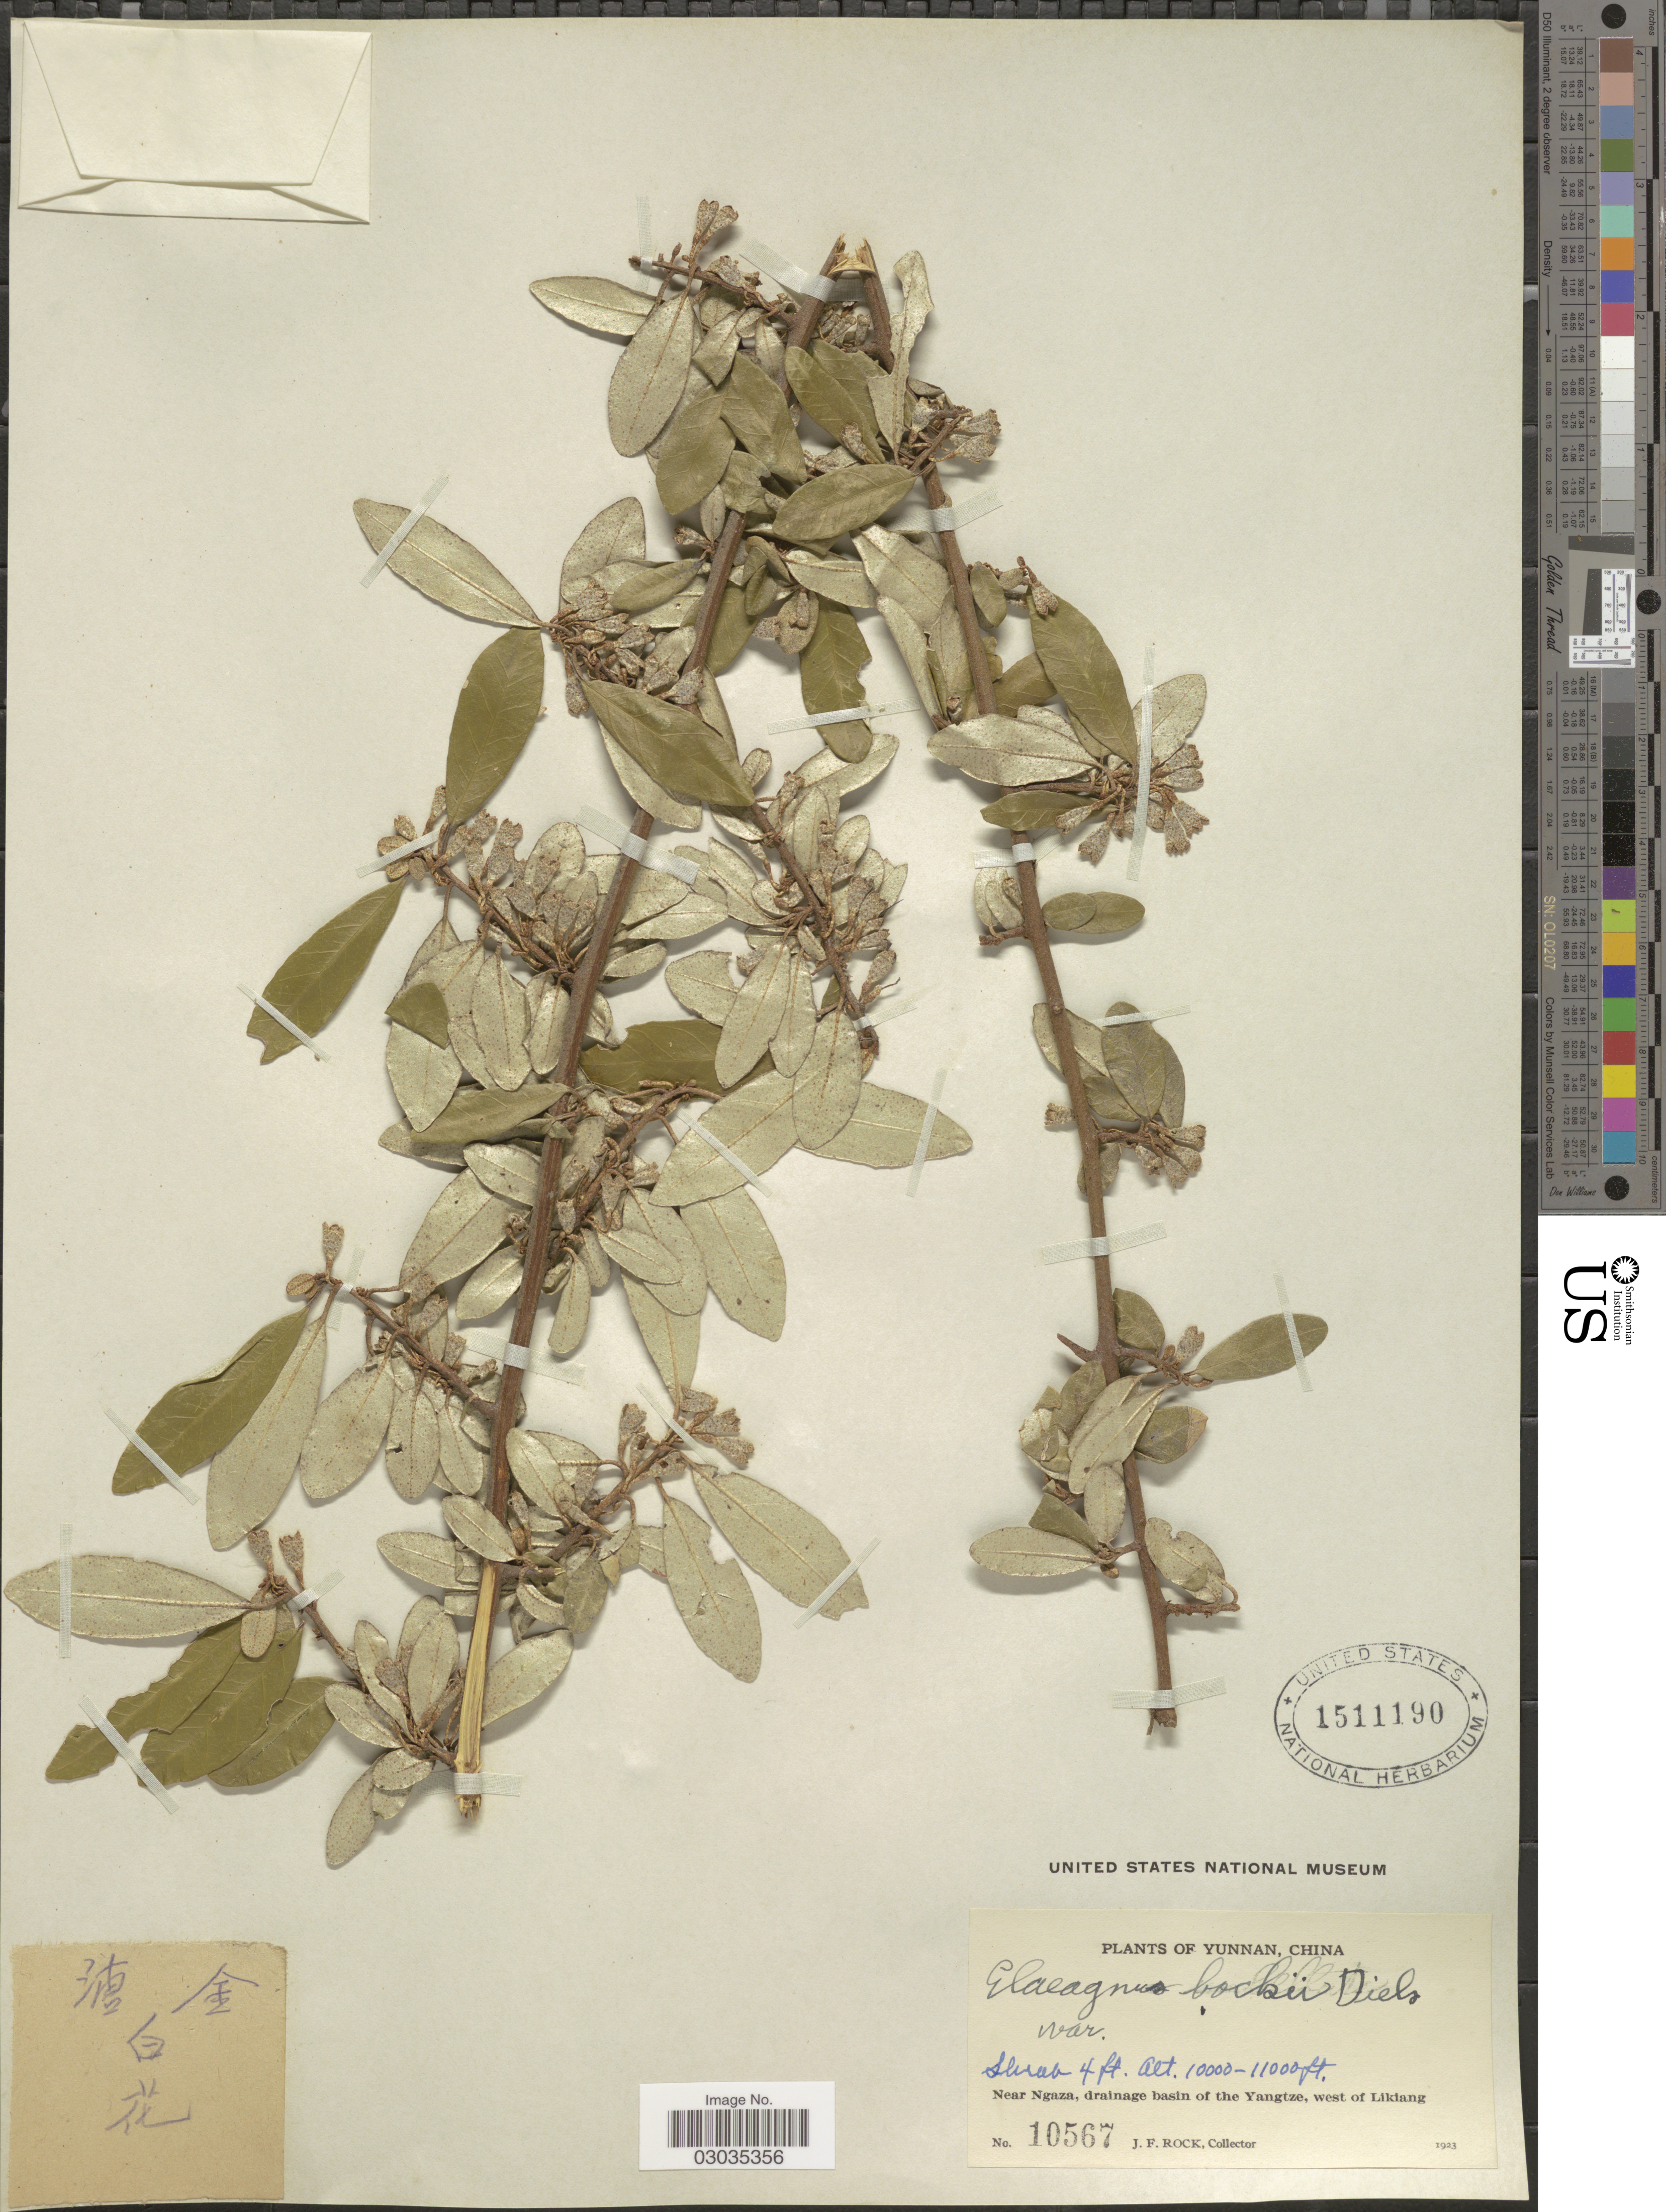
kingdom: Plantae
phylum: Tracheophyta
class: Magnoliopsida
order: Rosales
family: Elaeagnaceae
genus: Elaeagnus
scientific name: Elaeagnus bockii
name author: Diels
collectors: J. Rock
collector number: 10567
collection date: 1923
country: China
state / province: Yunnan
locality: Near Ngaza, drainage basin of the Yangtze, west of Likiang.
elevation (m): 3048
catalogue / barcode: US 1511190